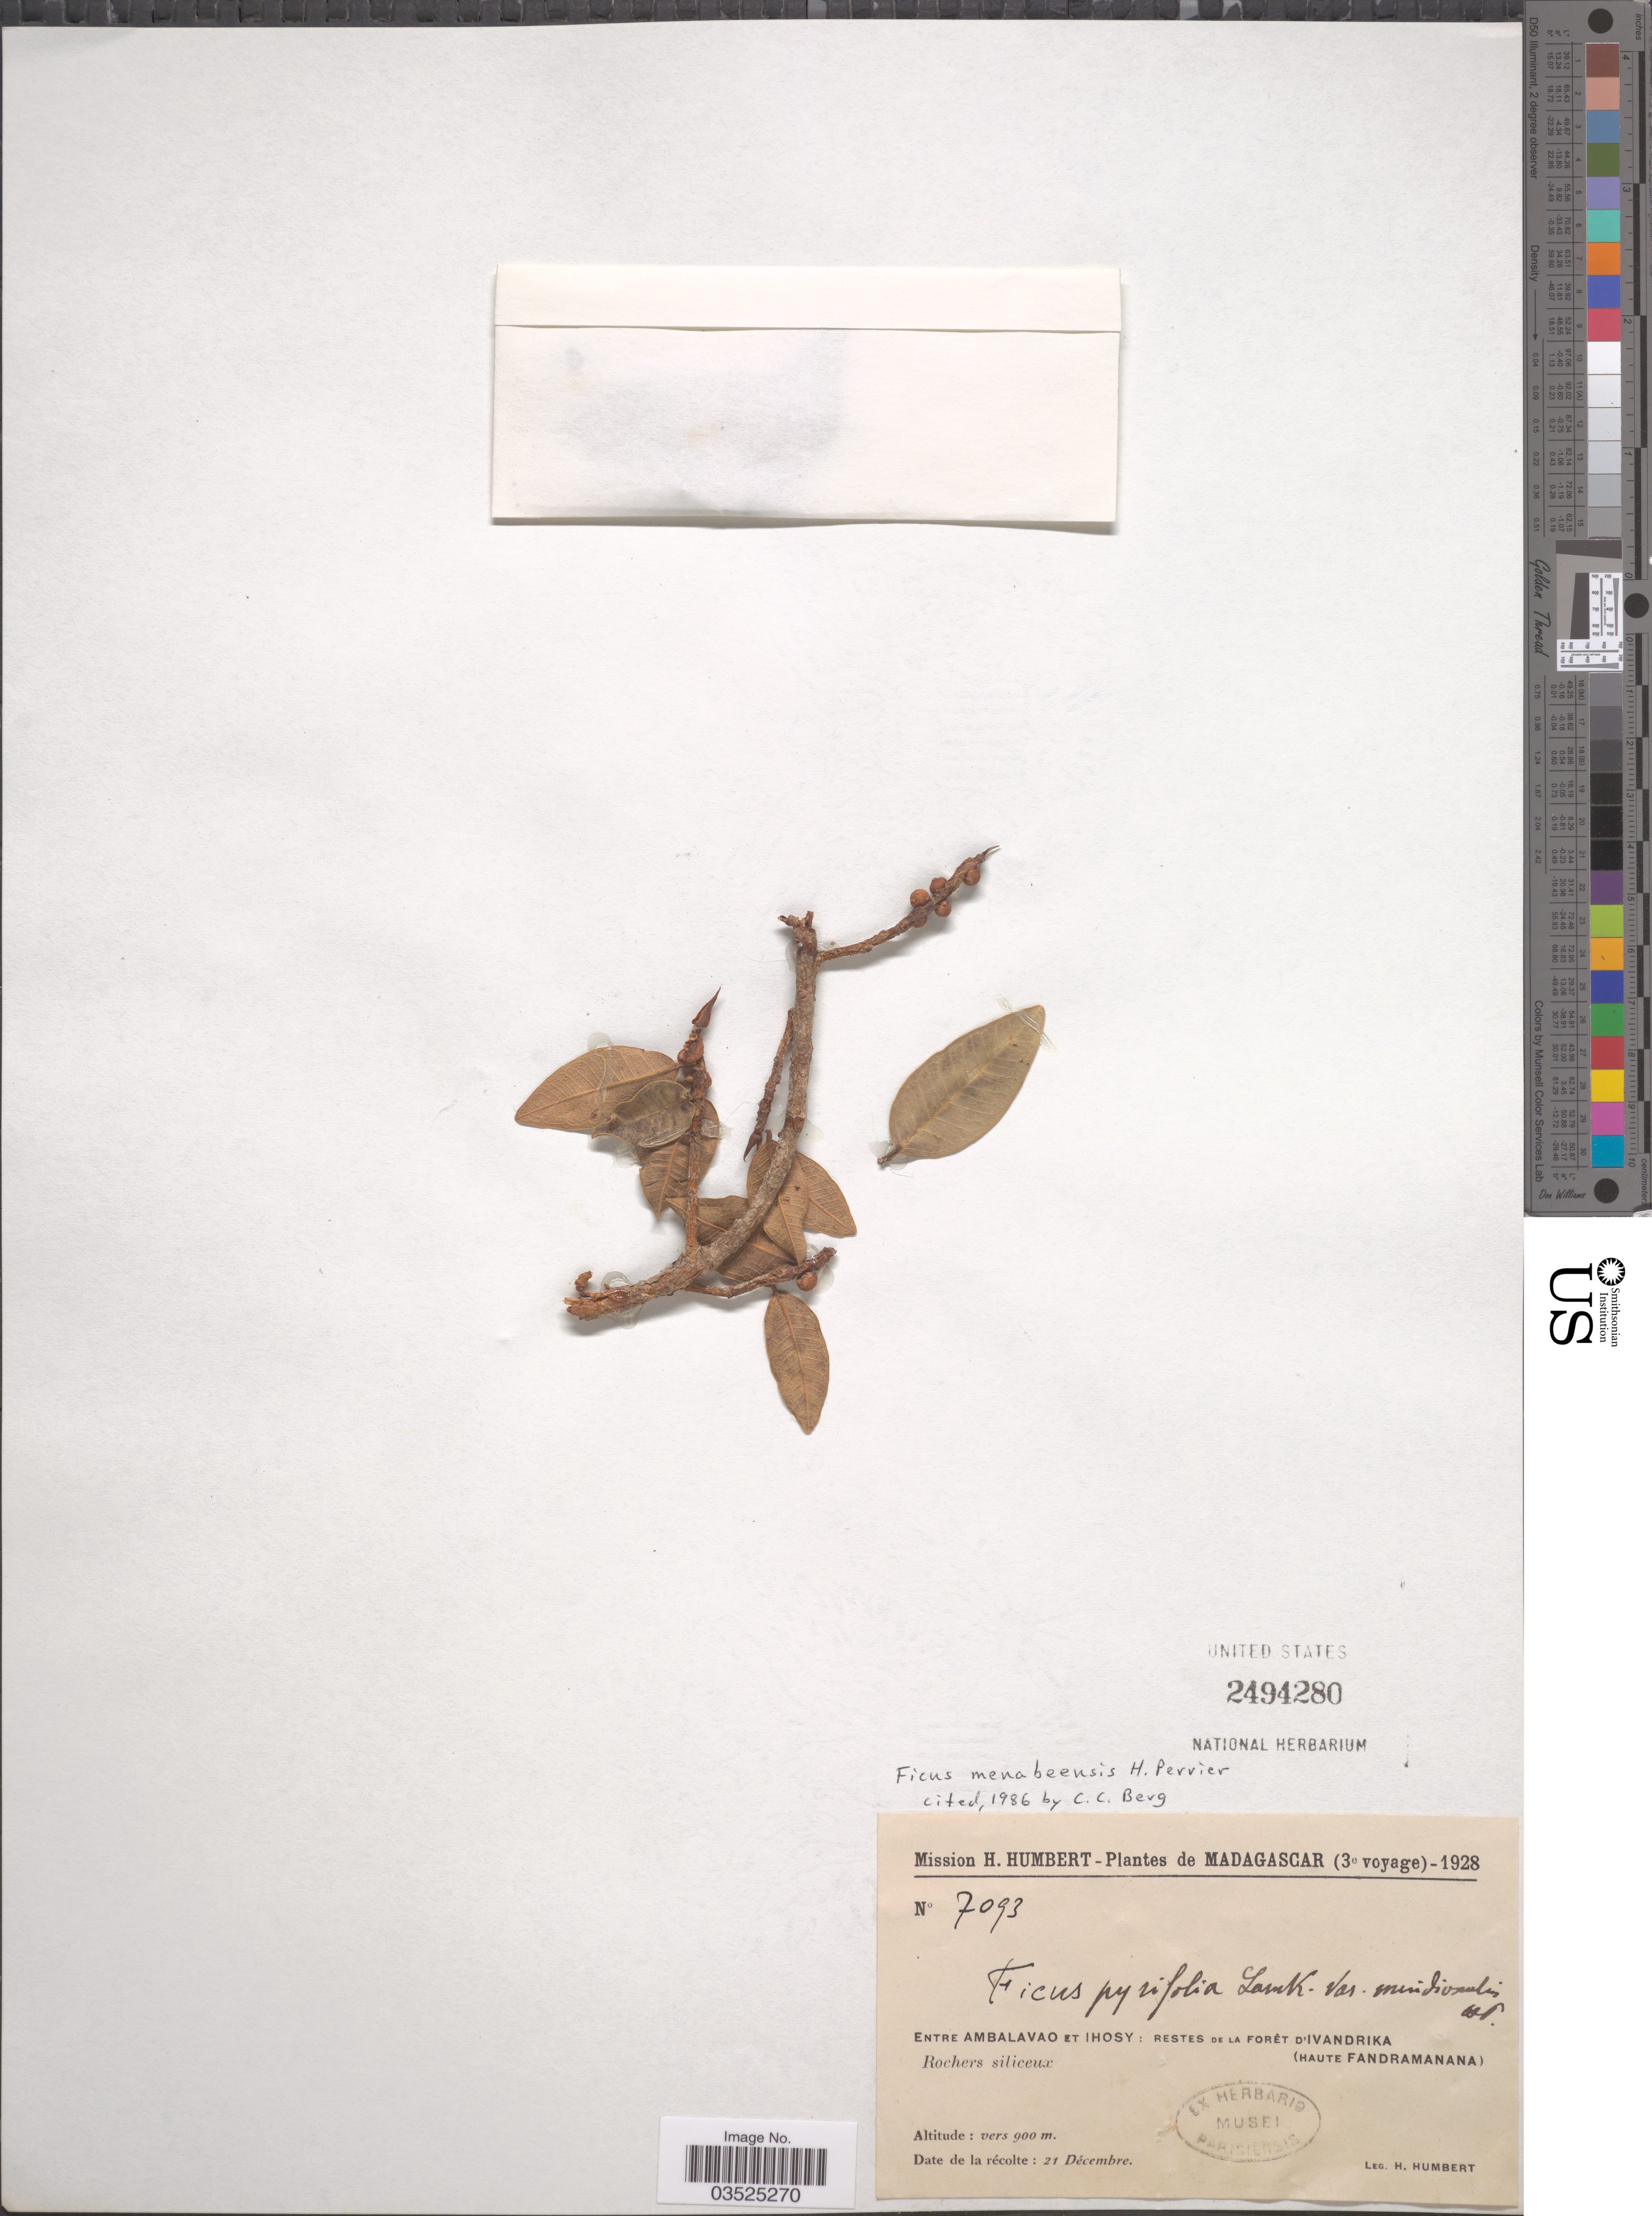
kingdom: Plantae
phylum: Tracheophyta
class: Magnoliopsida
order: Rosales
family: Moraceae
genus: Ficus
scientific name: Ficus menabeensis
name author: H. Perrier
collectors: H. Humbert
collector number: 7093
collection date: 1928-12-21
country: Madagascar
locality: Entre Ambalavao et Ihosy: restes de la forêt d'Ivandrika (Haute Fandramanana).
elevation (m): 900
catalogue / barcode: US 2494280